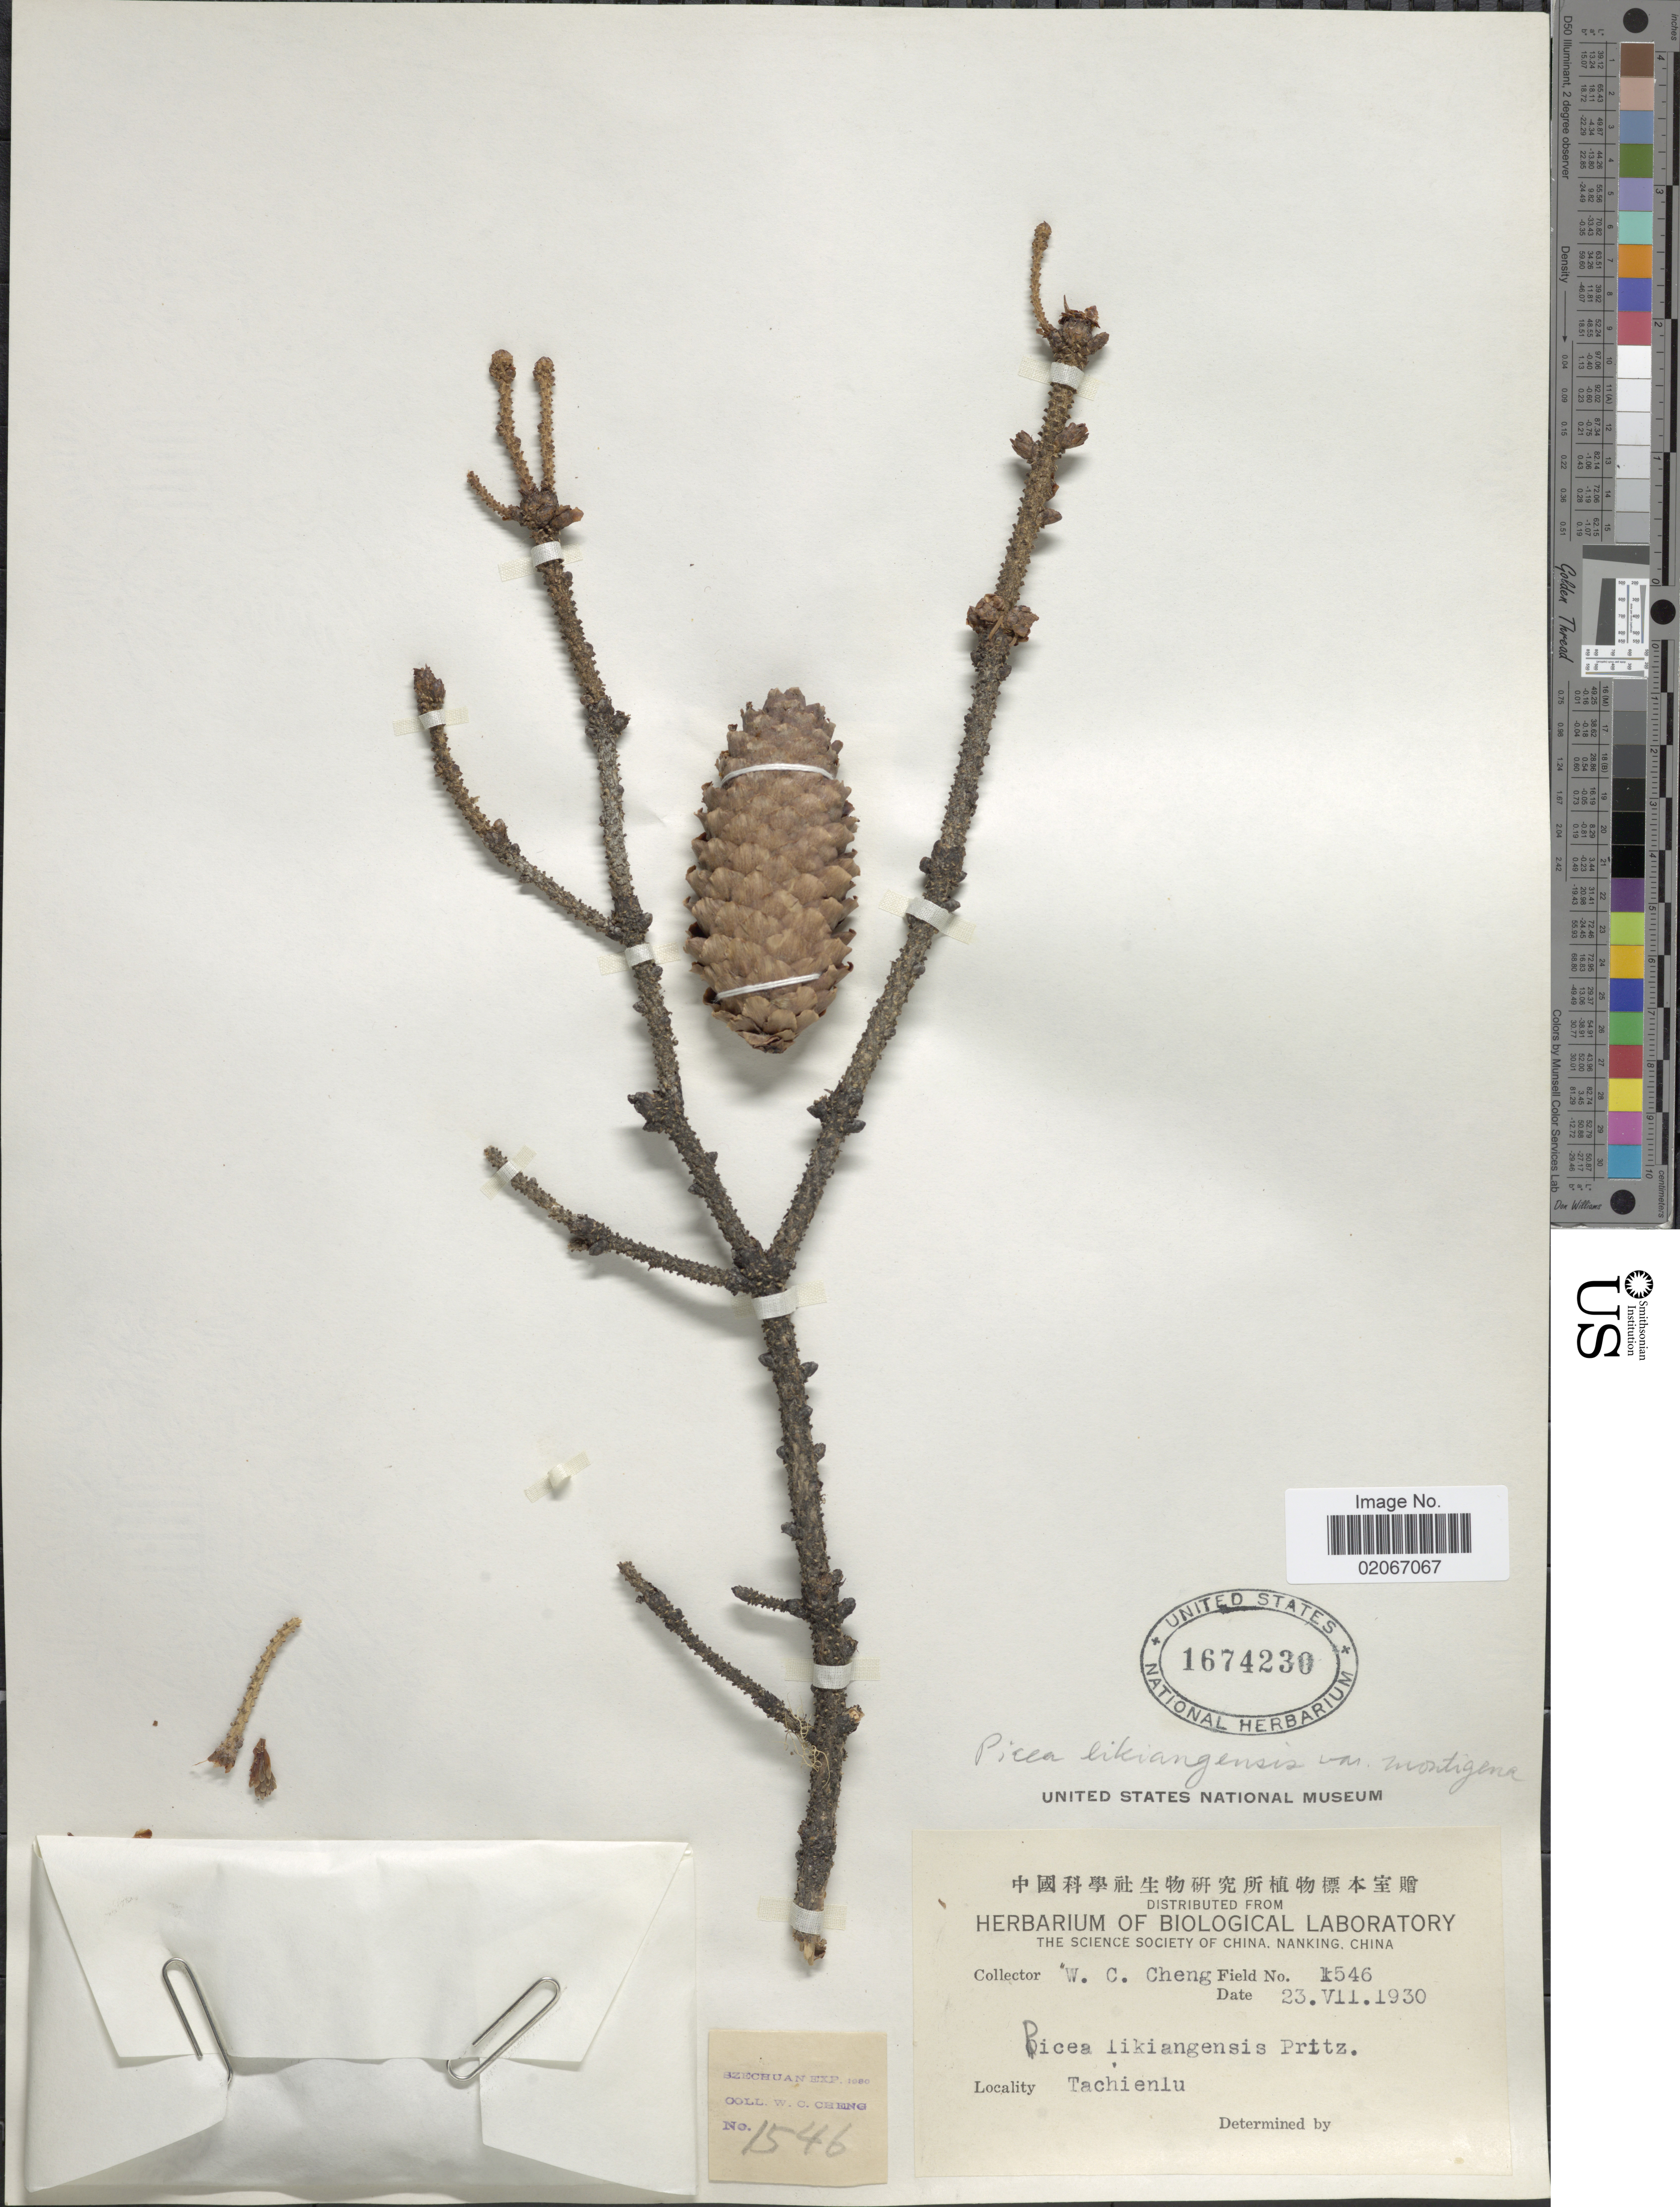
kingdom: Plantae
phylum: Tracheophyta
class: Pinopsida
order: Pinales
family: Pinaceae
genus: Picea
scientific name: Picea montigena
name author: Mast.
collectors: W. C. Cheng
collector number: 1546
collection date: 1930-07-23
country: China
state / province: Sichuan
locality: Tachienlu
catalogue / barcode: US 1674230